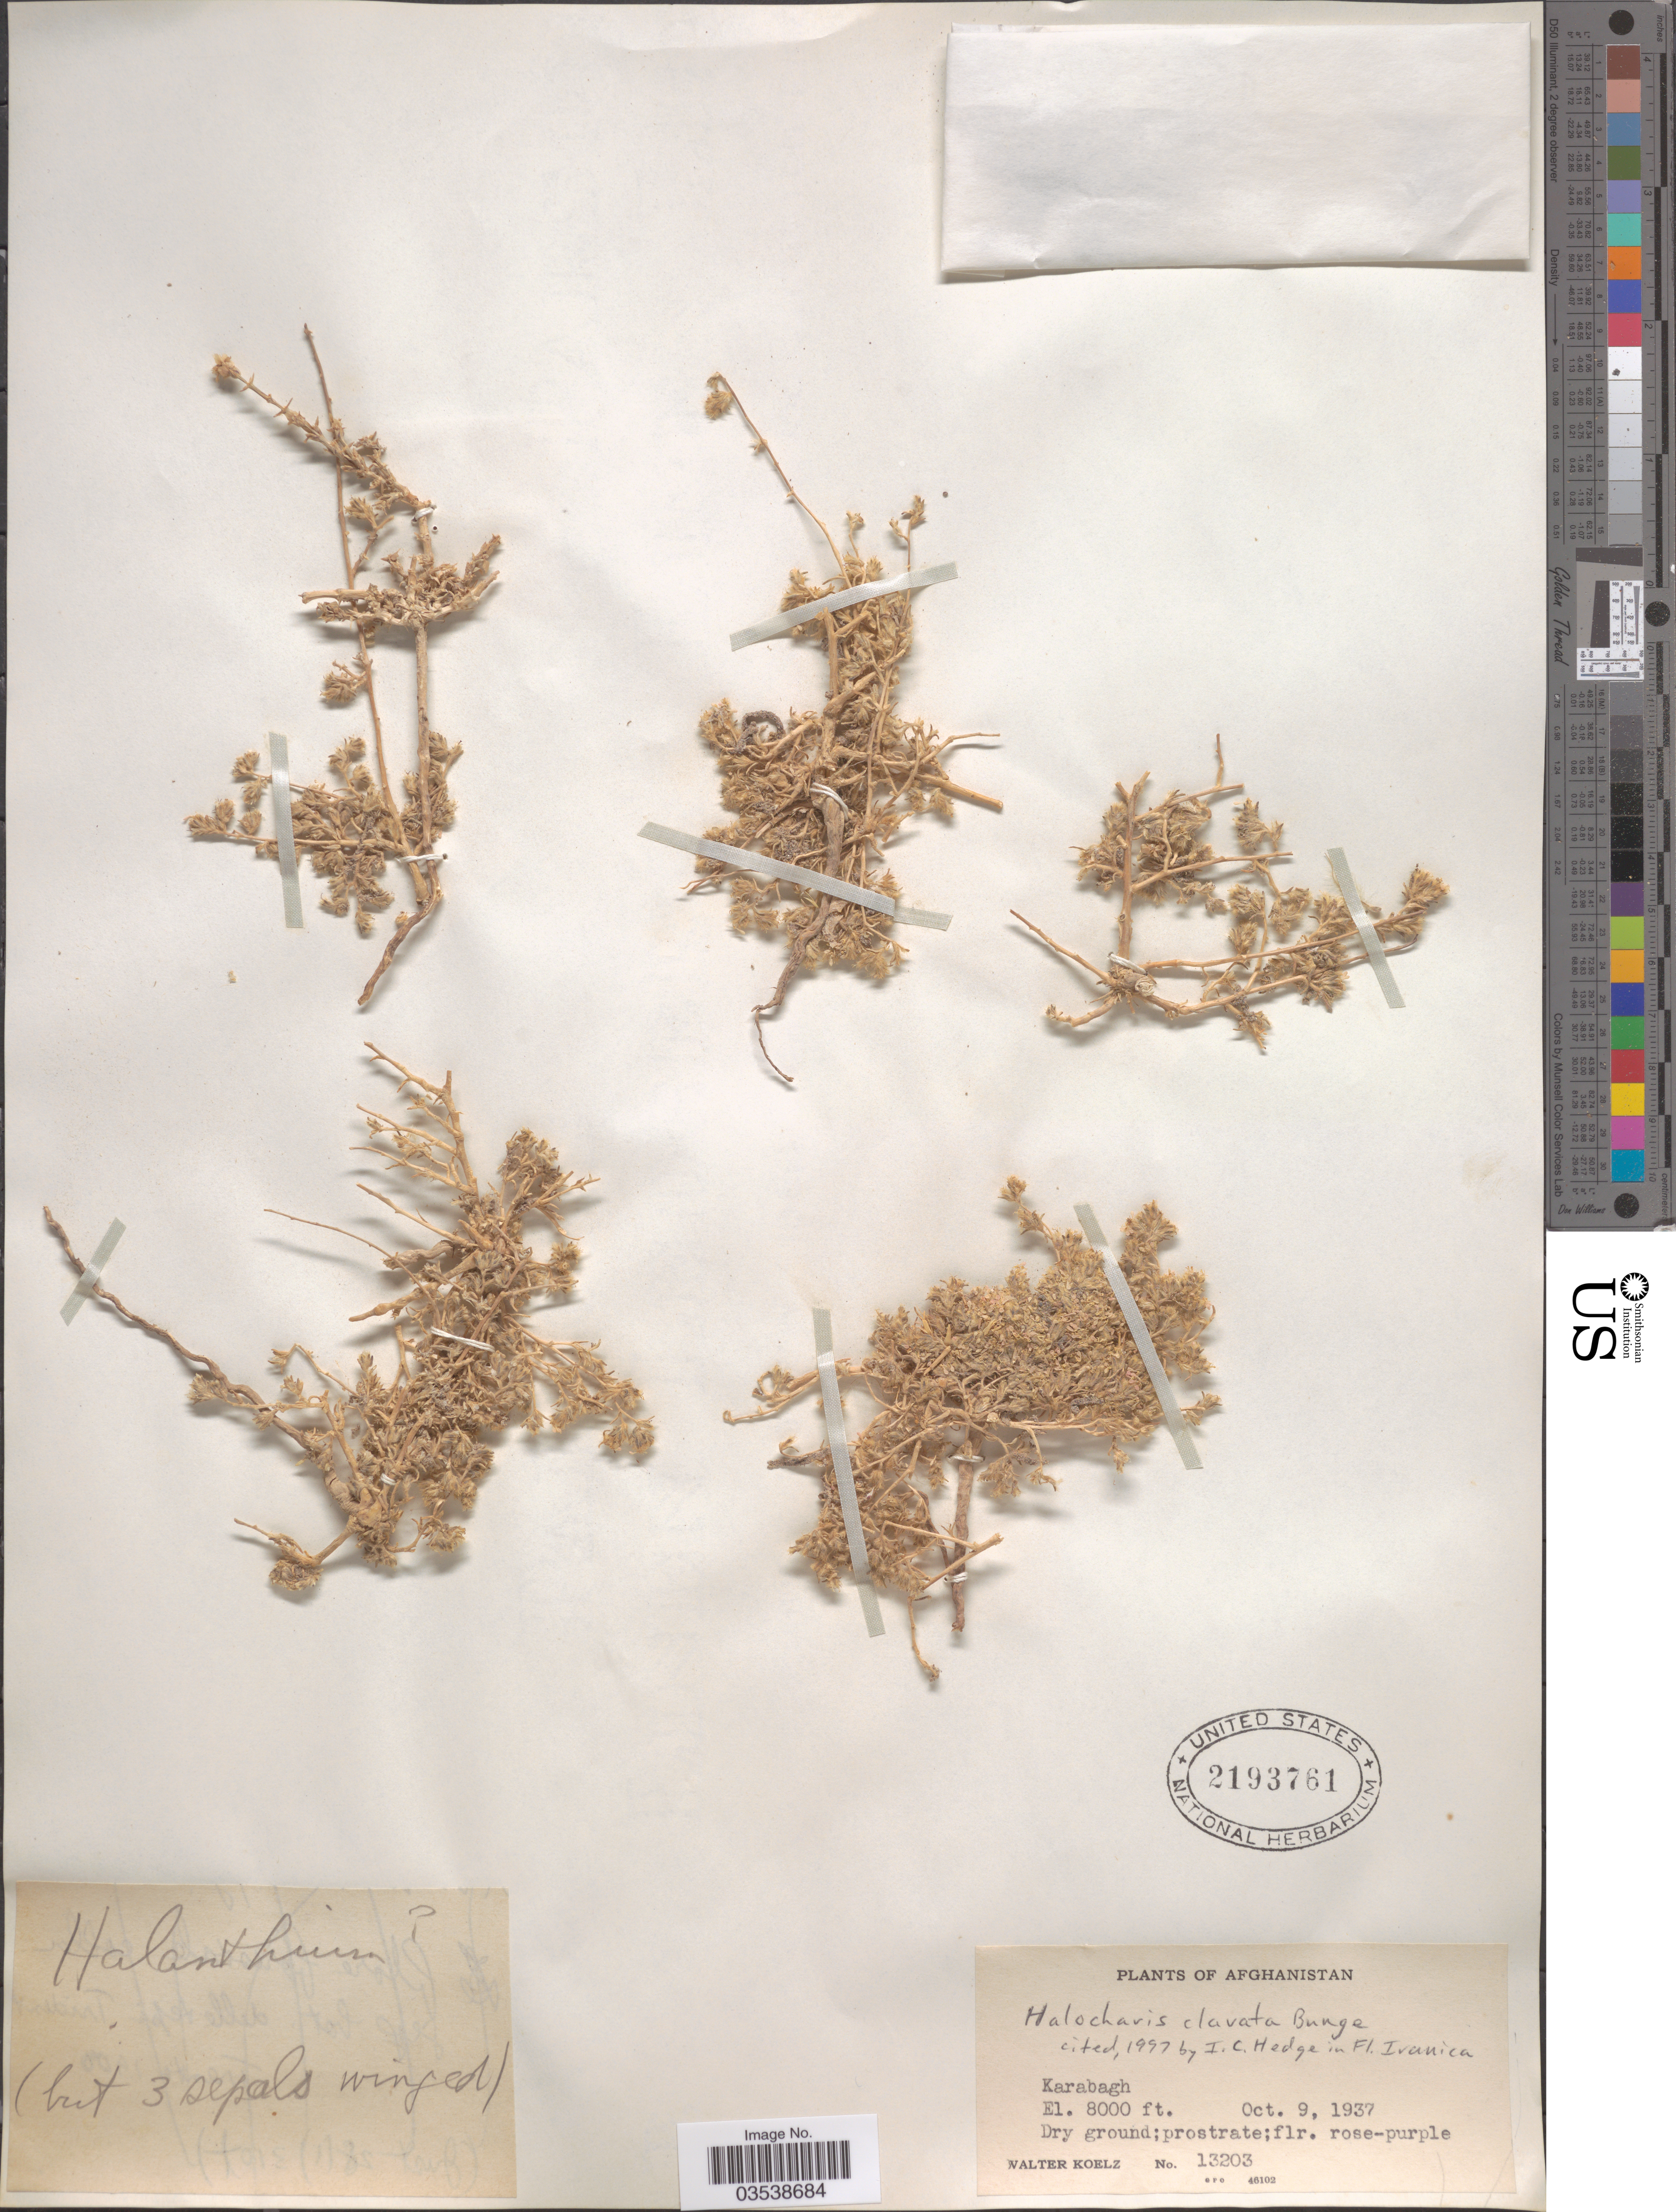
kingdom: Plantae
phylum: Tracheophyta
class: Magnoliopsida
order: Caryophyllales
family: Amaranthaceae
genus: Halocharis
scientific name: Halocharis clavata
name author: Bunge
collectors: W. N. Koelz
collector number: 13203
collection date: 1937-10-09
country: Afghanistan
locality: Karabagh.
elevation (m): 2438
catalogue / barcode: US 2193761